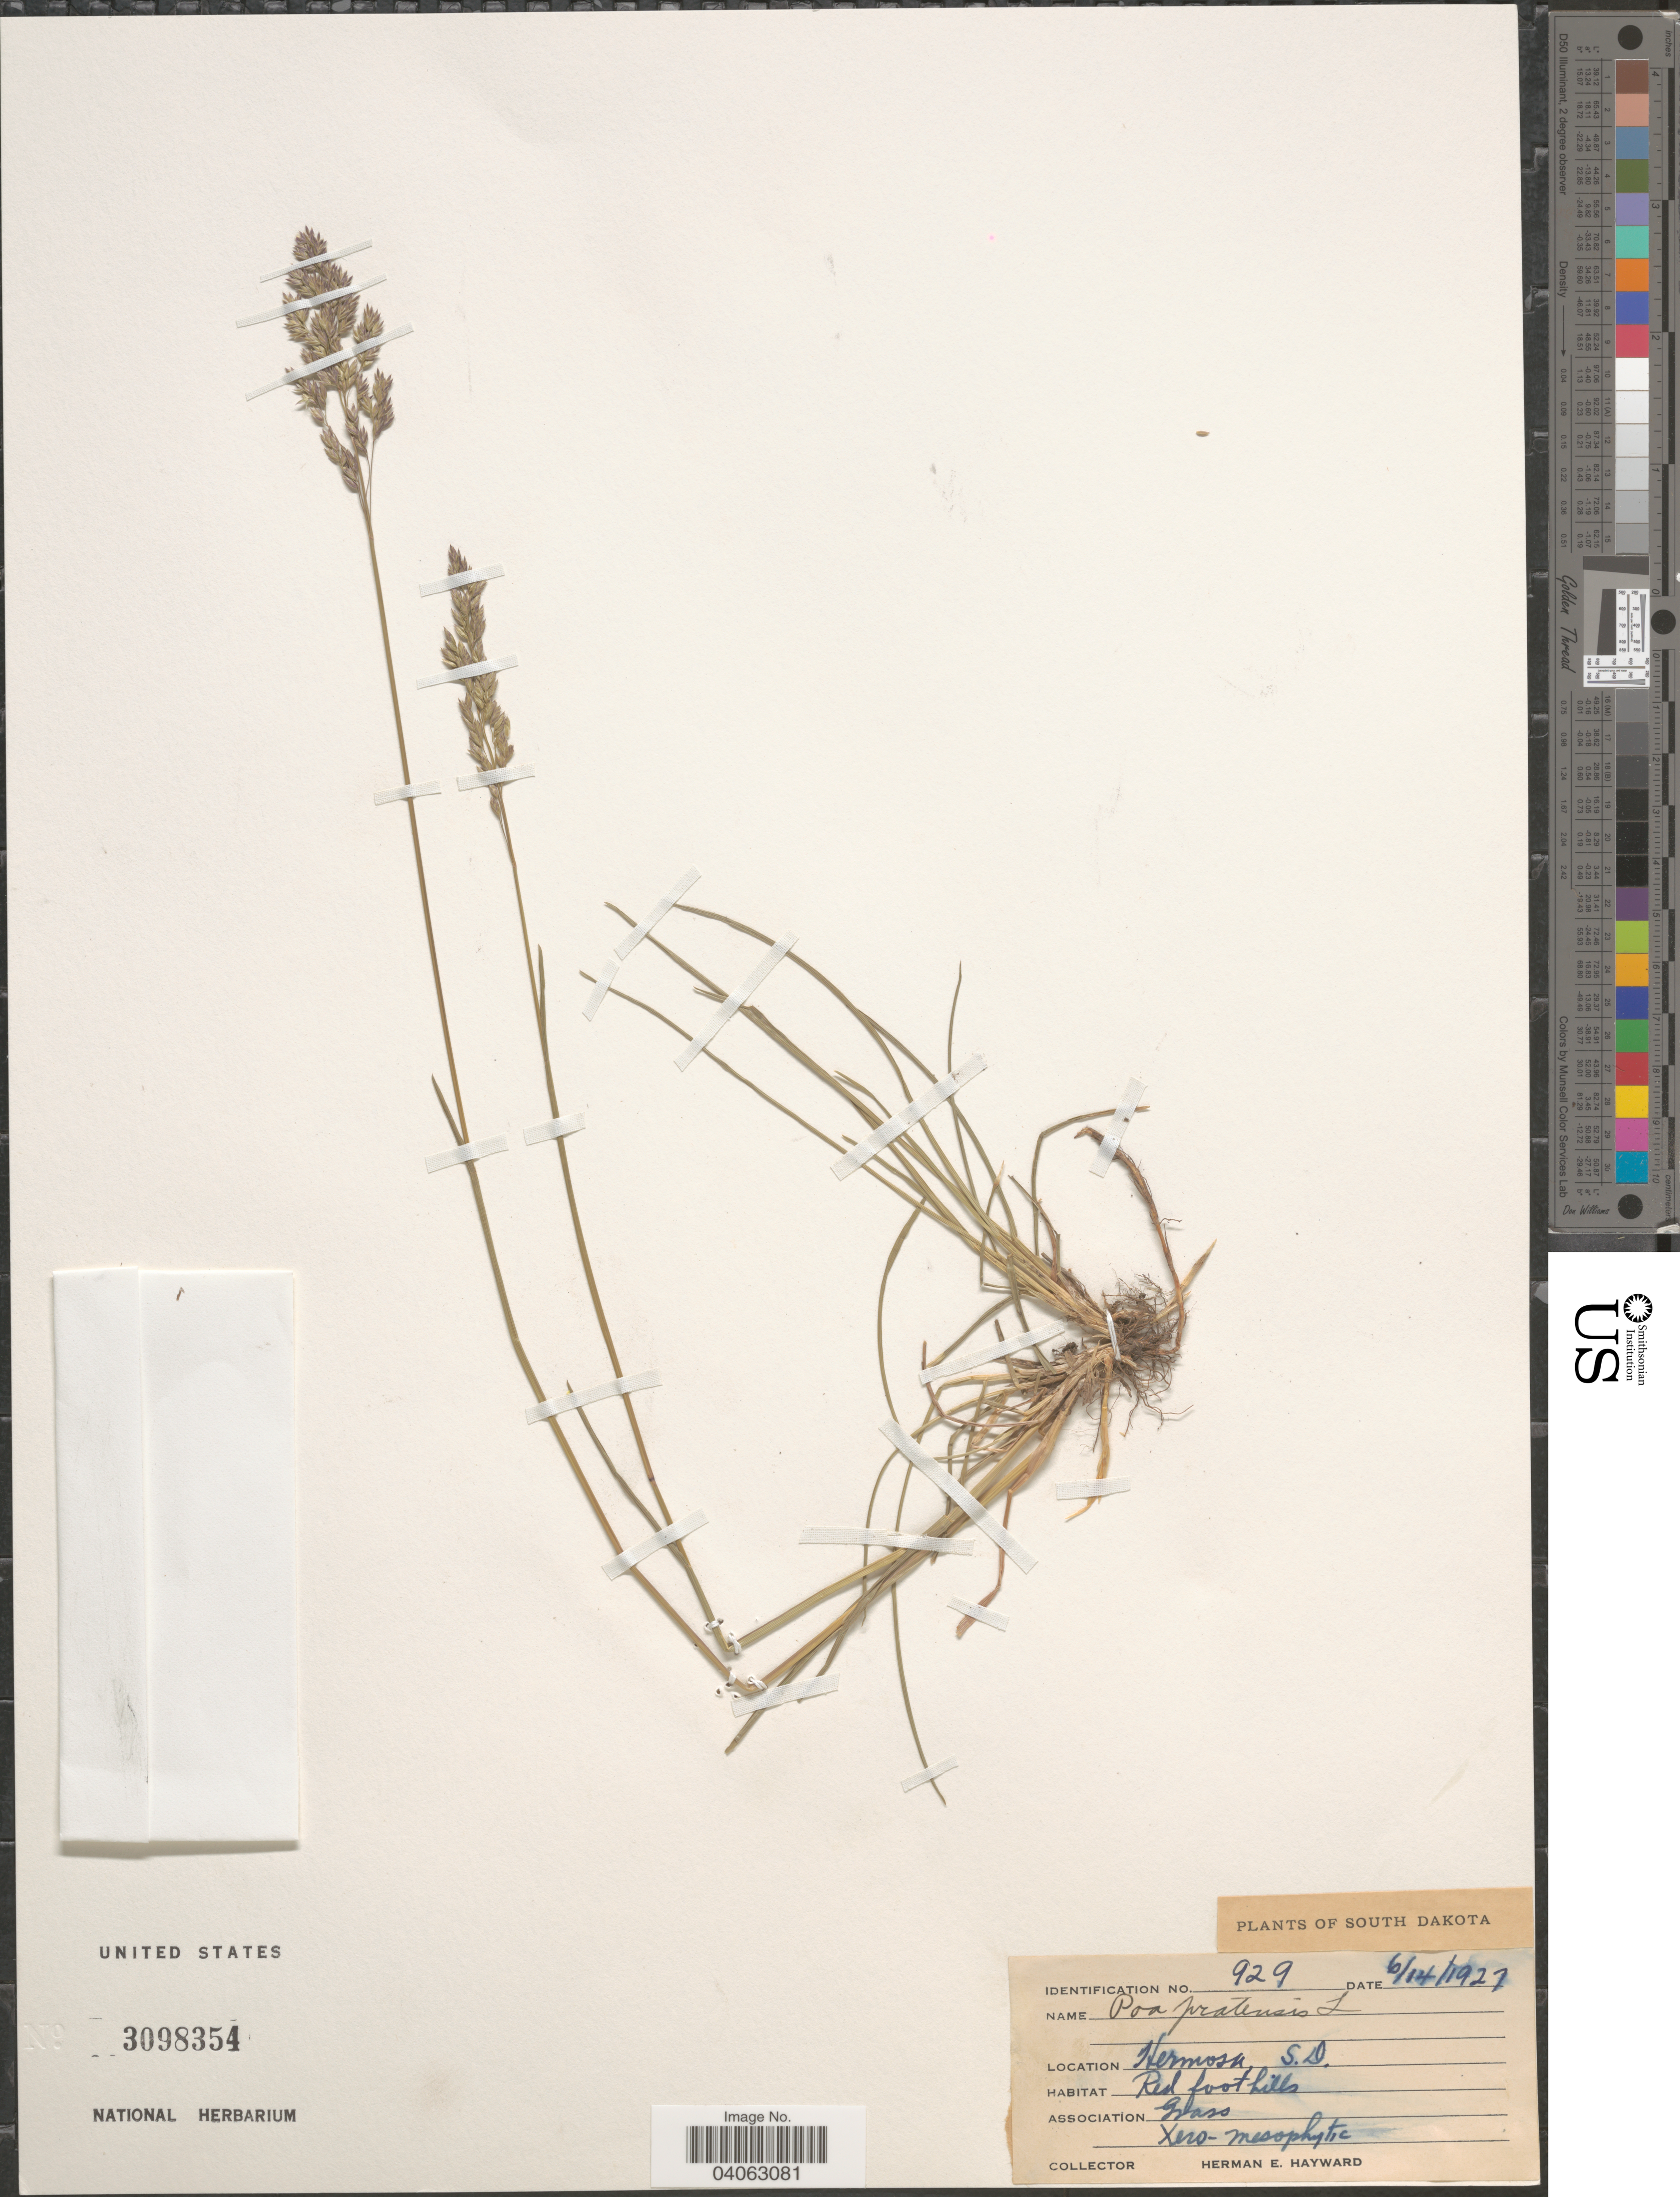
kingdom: Plantae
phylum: Tracheophyta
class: Liliopsida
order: Poales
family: Poaceae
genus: Poa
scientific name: Poa pratensis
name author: L.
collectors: H. Hayward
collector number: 929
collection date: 1927-06-14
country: United States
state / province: South Dakota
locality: Hermosa.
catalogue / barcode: US 3098354